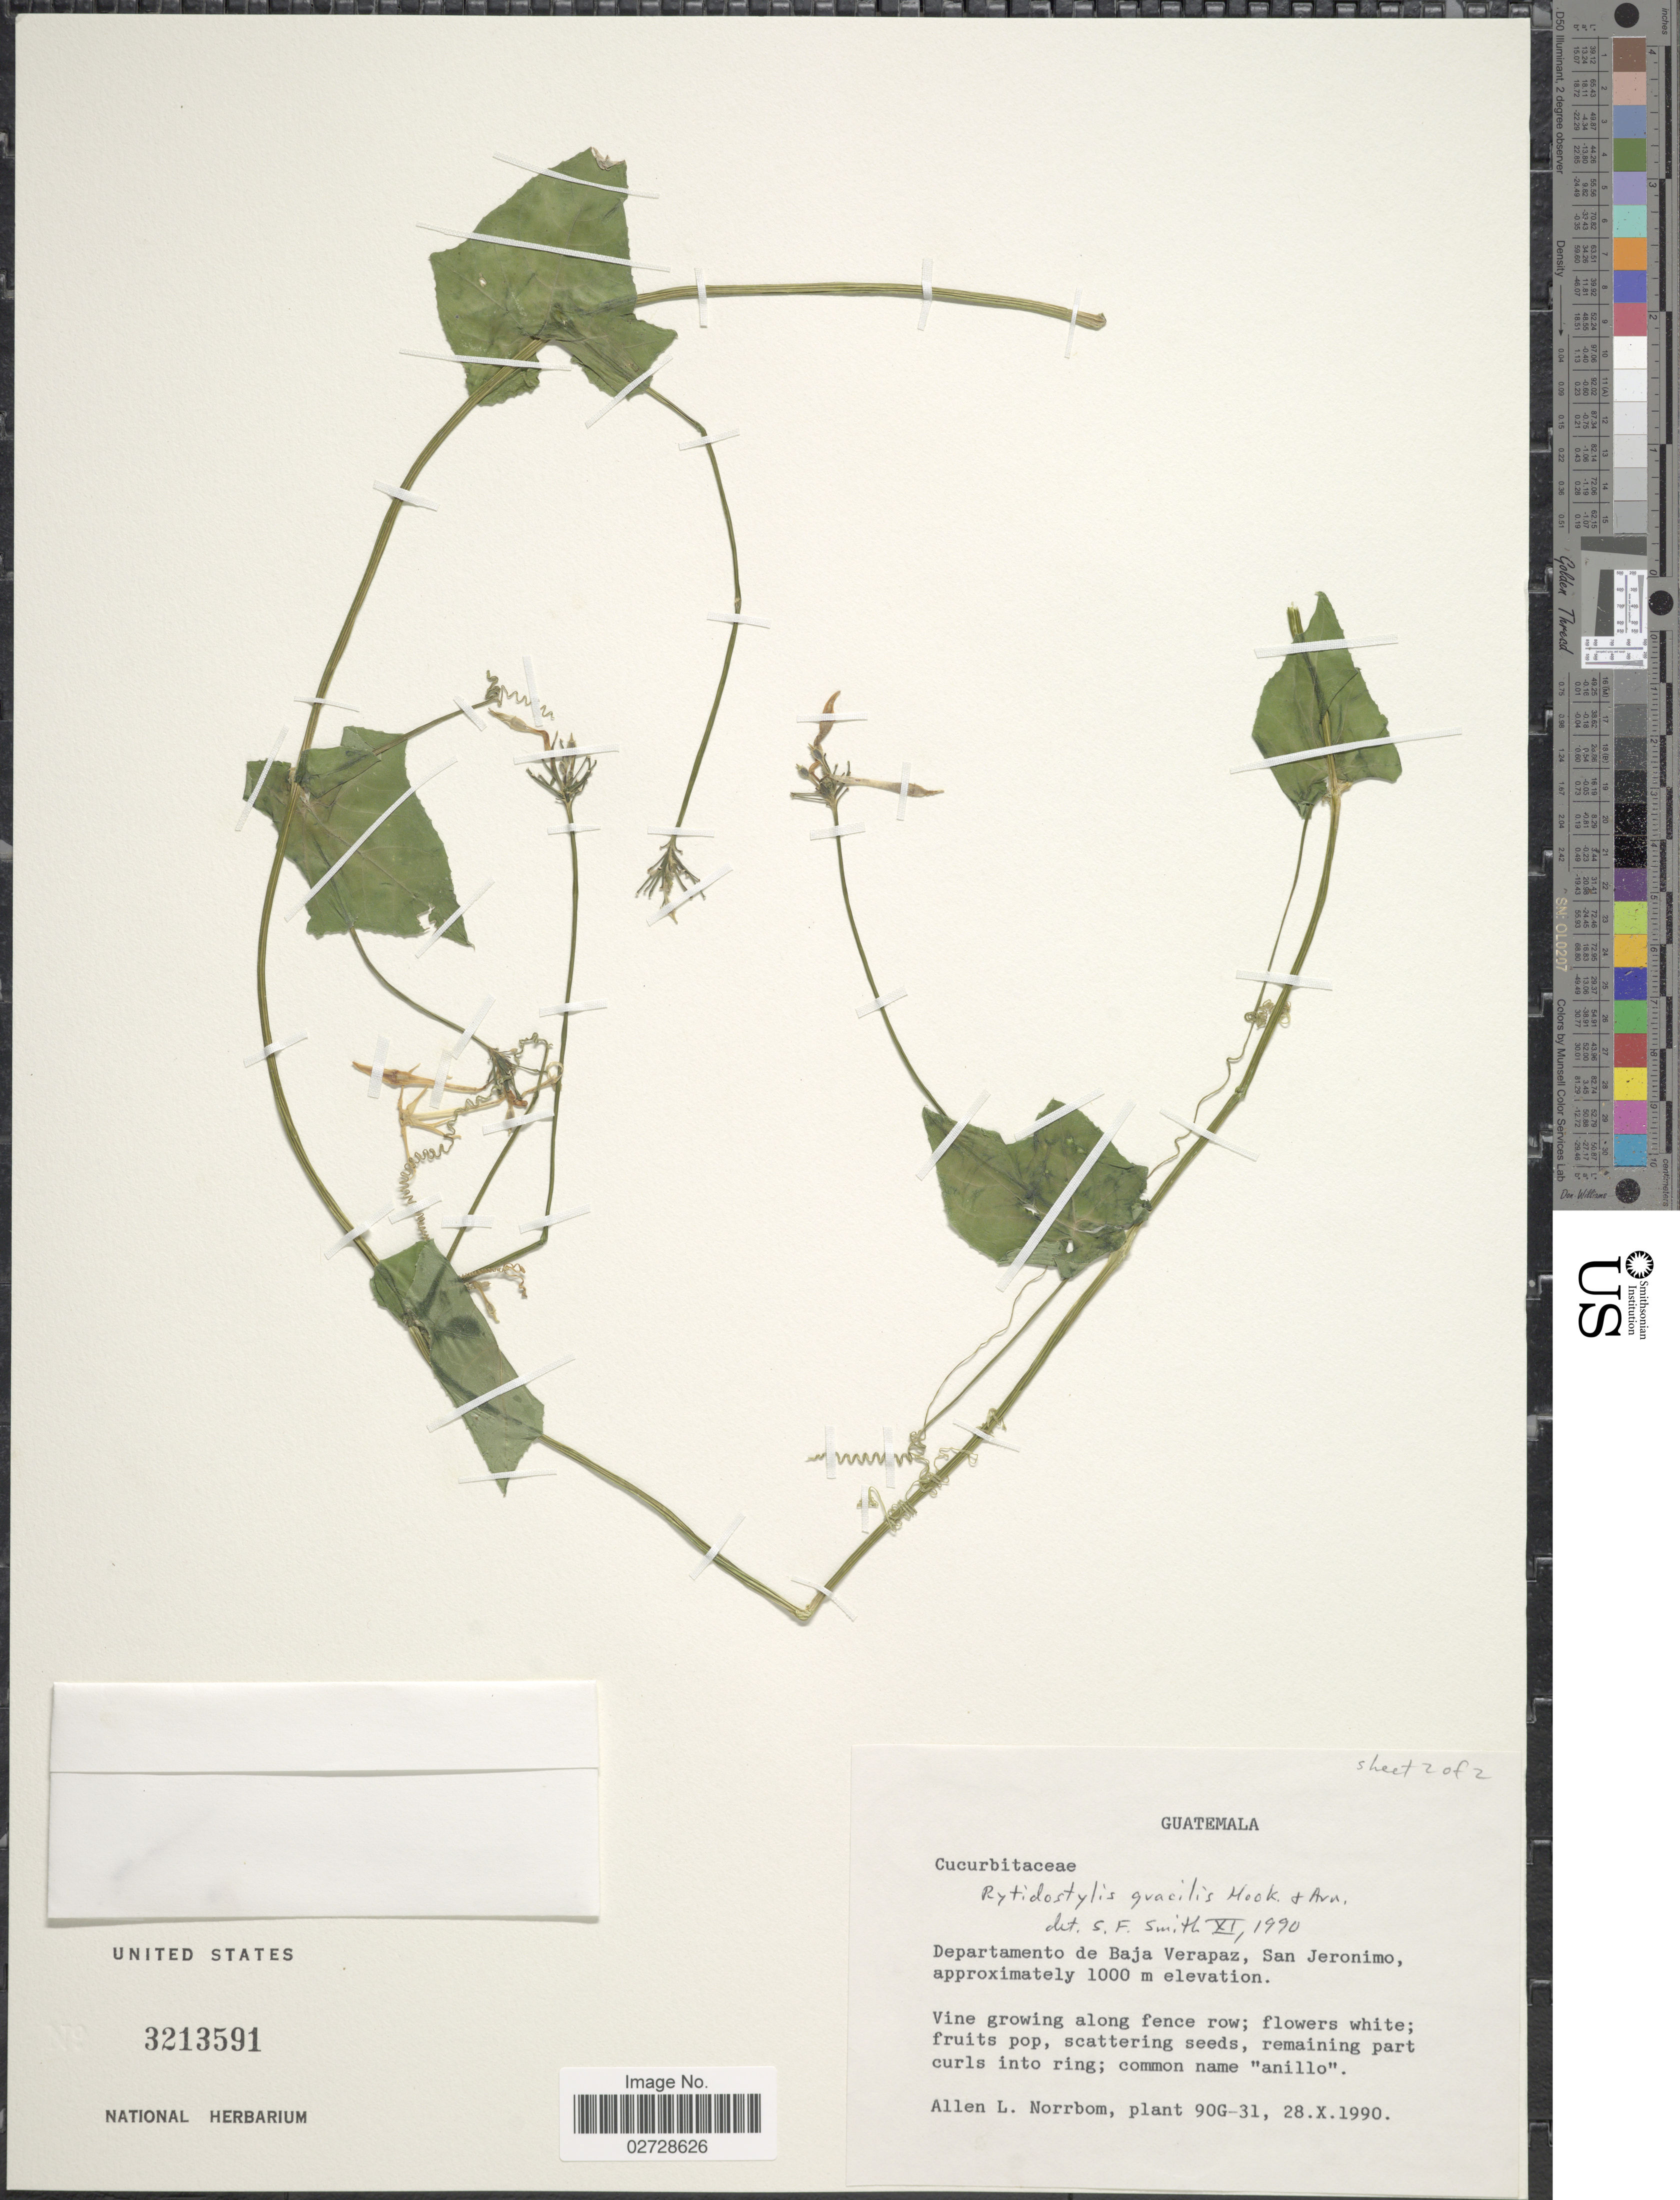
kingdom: Plantae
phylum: Tracheophyta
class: Magnoliopsida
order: Cucurbitales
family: Cucurbitaceae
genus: Cyclanthera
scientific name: Cyclanthera carthagenensis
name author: (Jacq.) H. Schaef. & S.S. Renner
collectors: A. L. Norrbom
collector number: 90G-31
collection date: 1990-10-28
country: Guatemala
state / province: Baja Verapaz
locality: San Jeronimo, along fence row.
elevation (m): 1000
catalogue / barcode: US 3213591